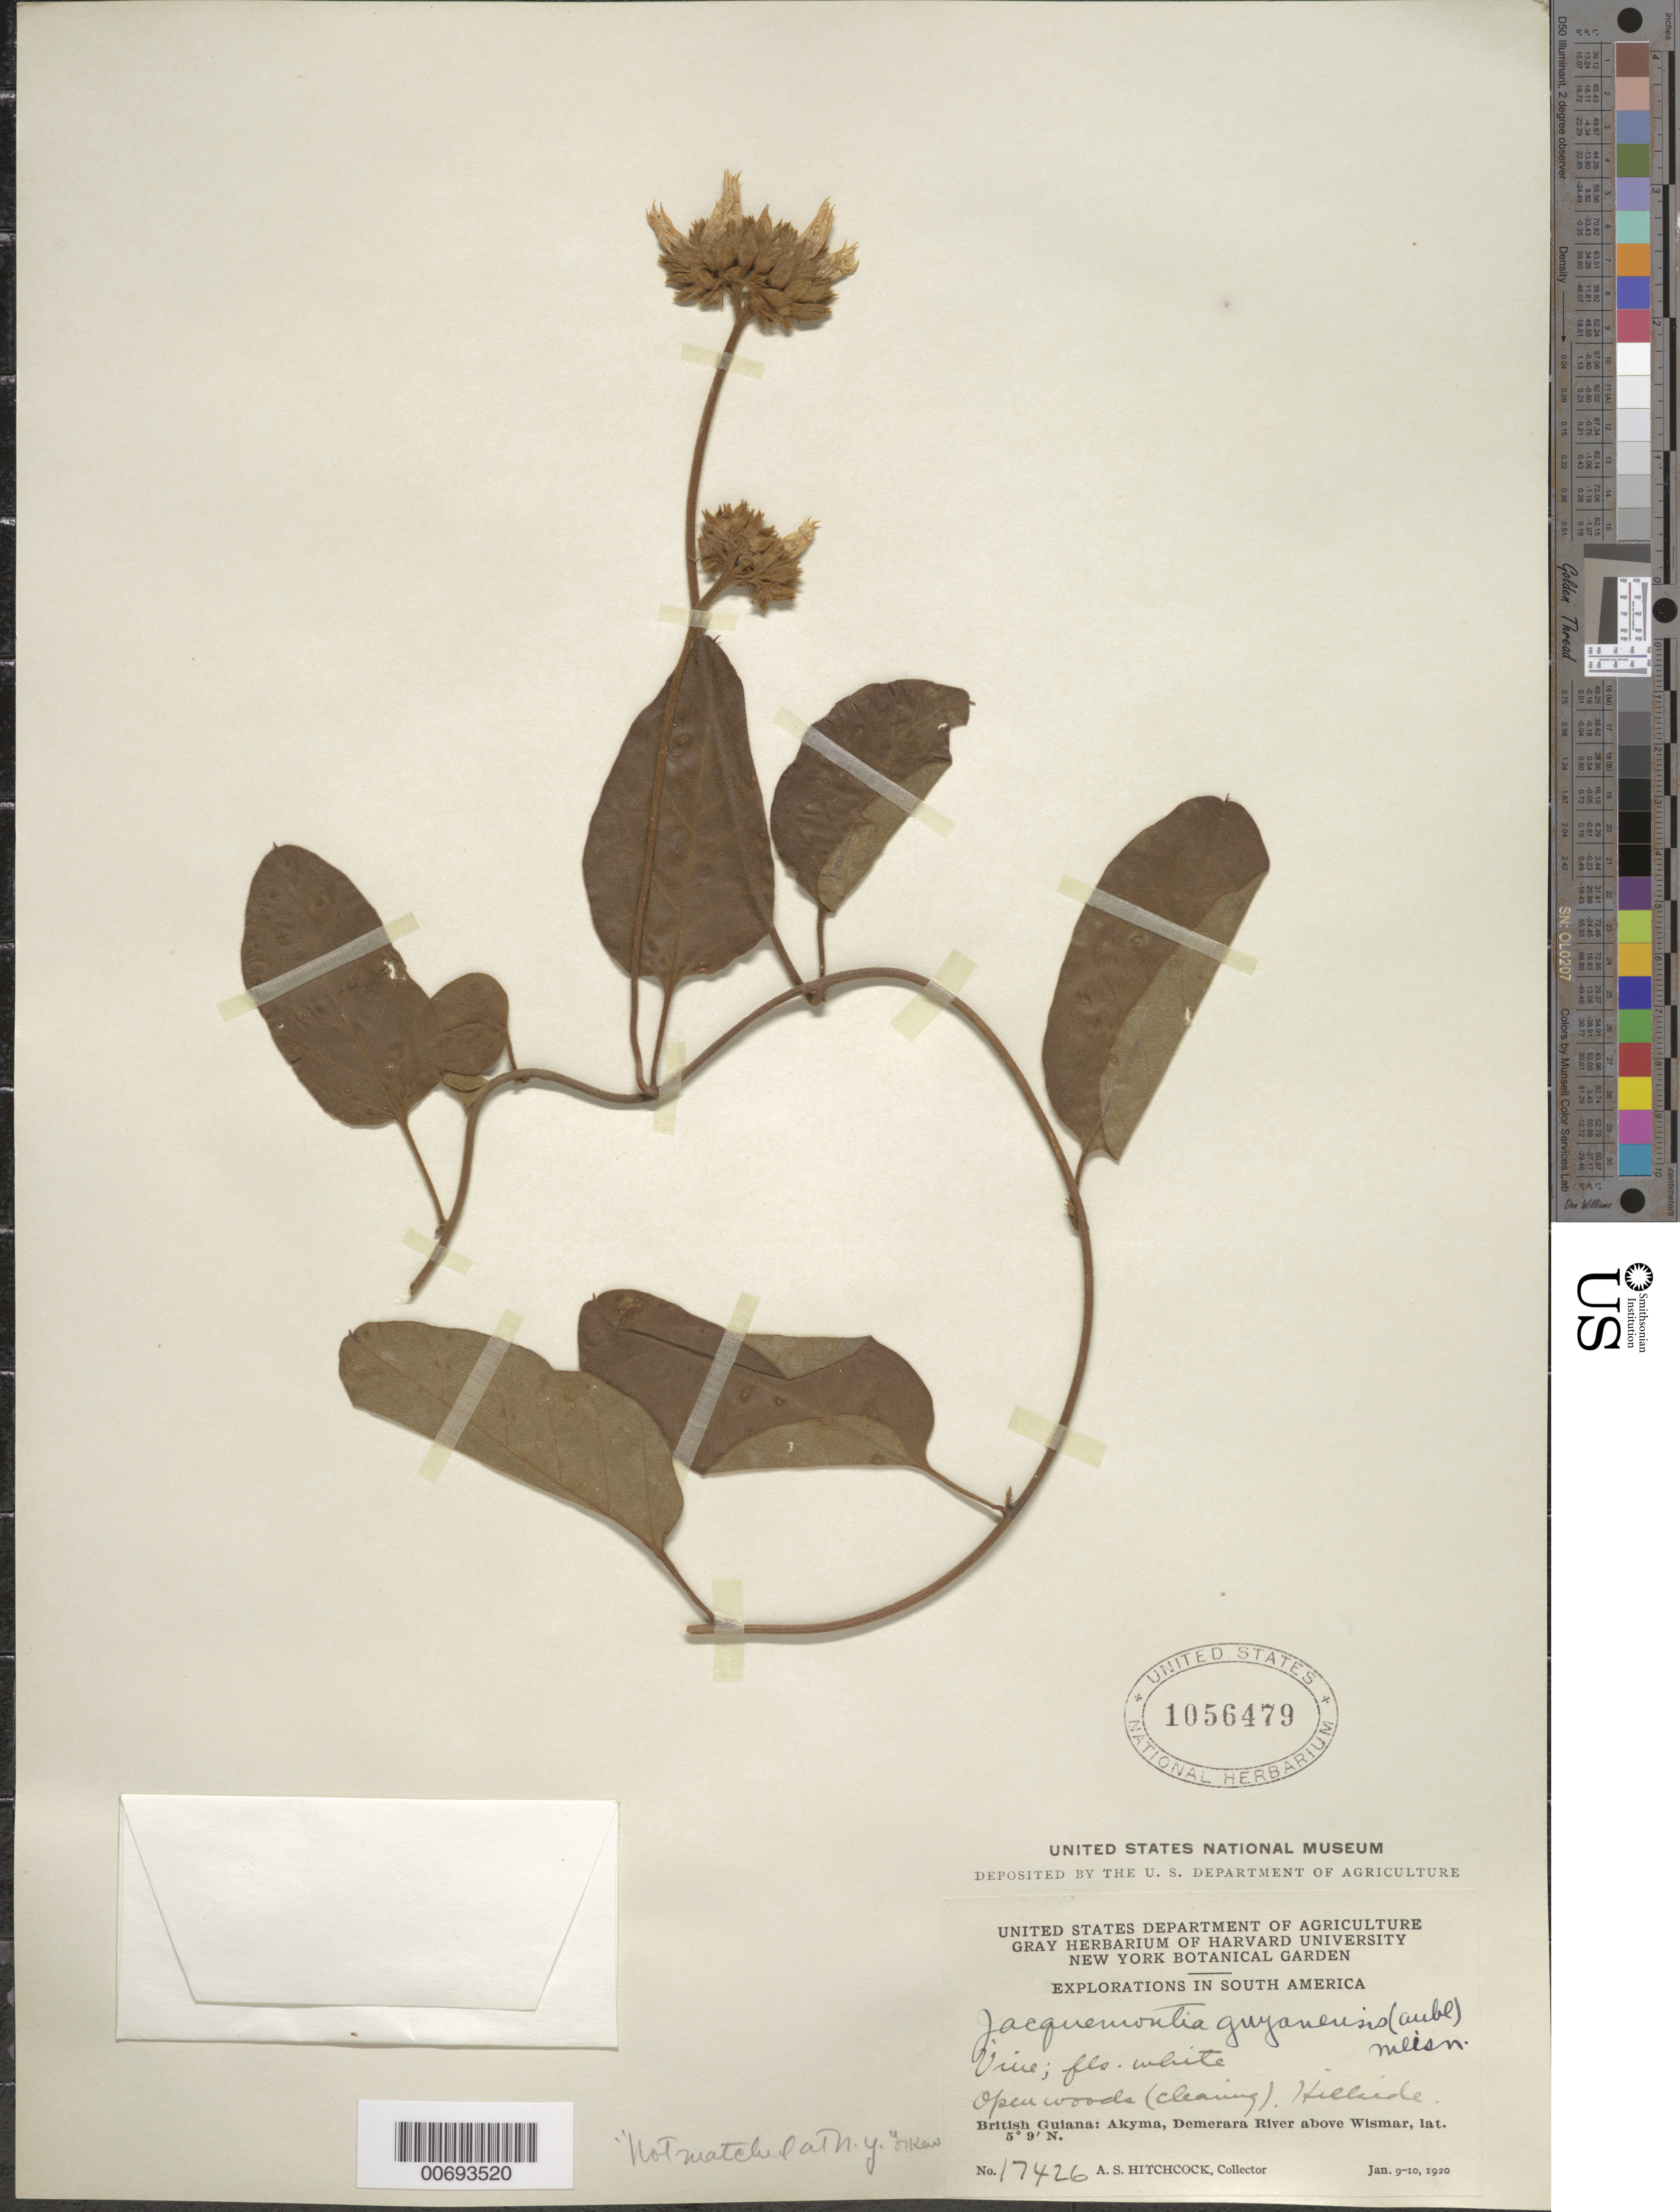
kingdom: Plantae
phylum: Tracheophyta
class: Magnoliopsida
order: Solanales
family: Convolvulaceae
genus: Jacquemontia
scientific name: Jacquemontia guyanensis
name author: (Aubl.) Meisn.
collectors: A. S. Hitchcock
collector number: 17426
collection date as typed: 9-Jan-20 to 10-Jan-20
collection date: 1920-01-09/1920-01-10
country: Guyana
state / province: U. Demerara-Berbice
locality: Akyma, Demerara River above Wismar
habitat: Open woods(clearing)Hillside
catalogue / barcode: US 1056479